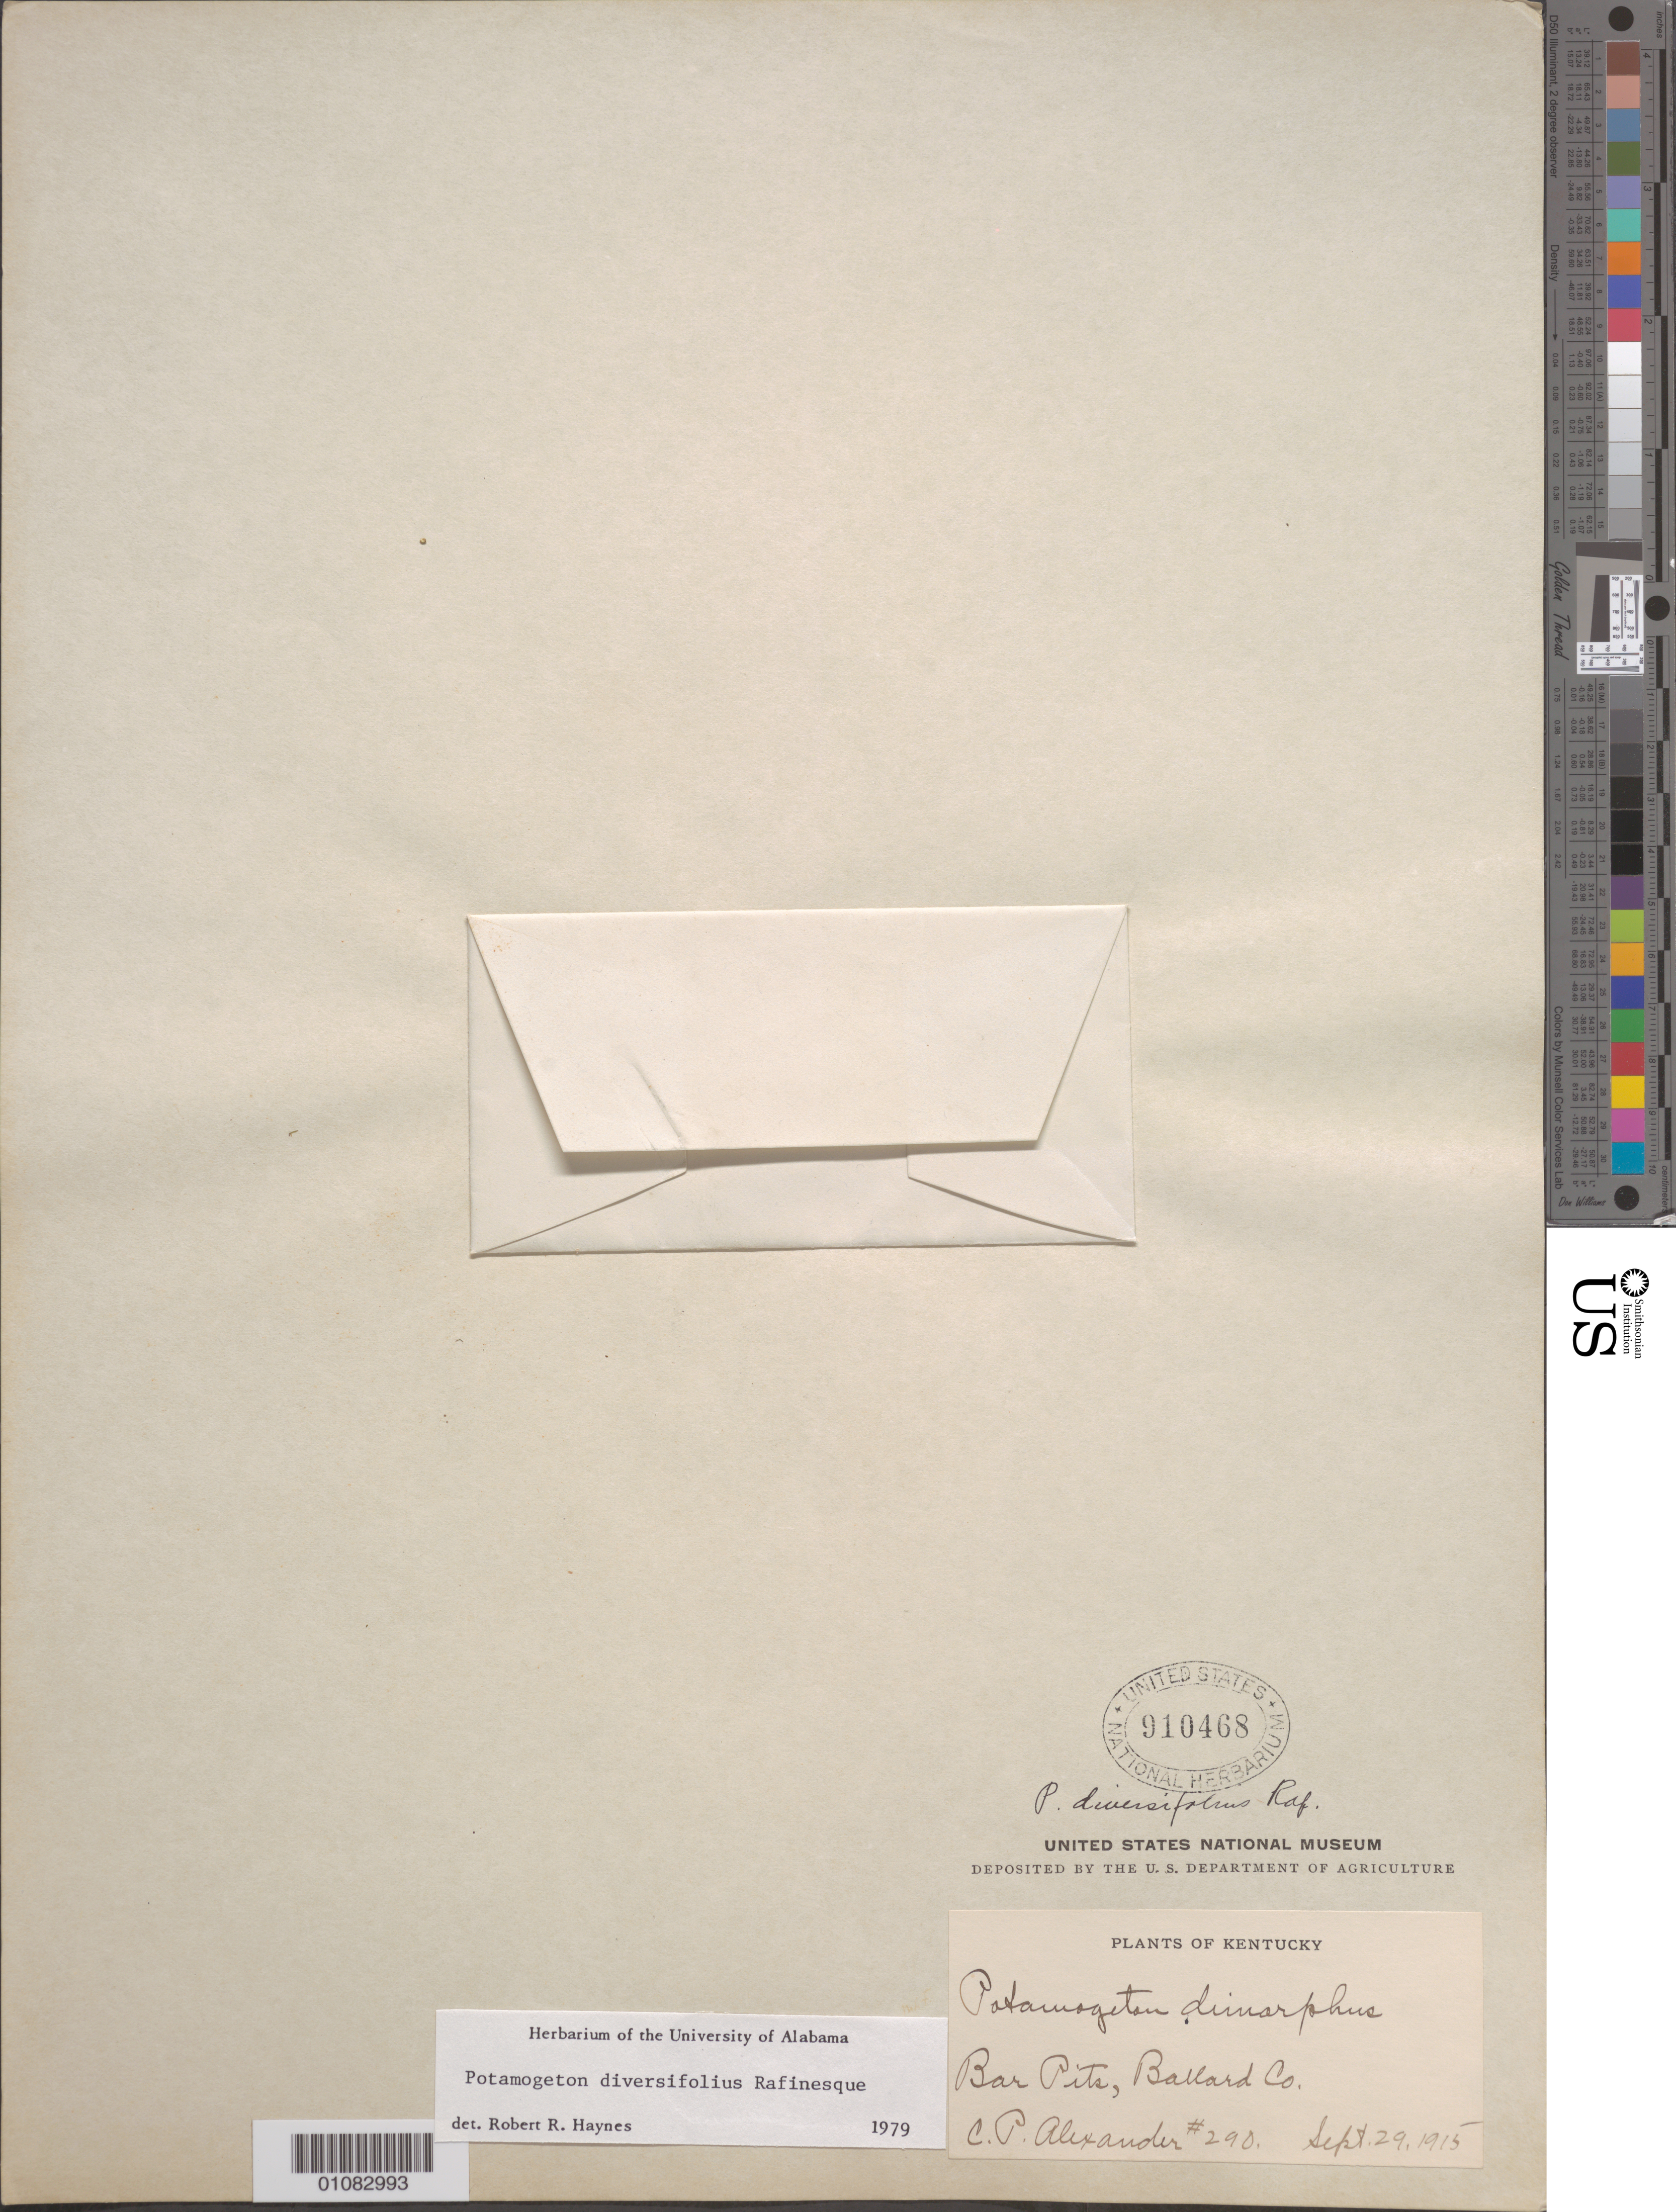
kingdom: Plantae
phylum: Tracheophyta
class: Liliopsida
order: Alismatales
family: Potamogetonaceae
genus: Potamogeton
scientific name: Potamogeton diversifolius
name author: Raf.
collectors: C. P. Alexander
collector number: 290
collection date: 1915-09-29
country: United States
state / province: Kentucky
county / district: Ballard County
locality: Bar Pits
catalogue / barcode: US 910468